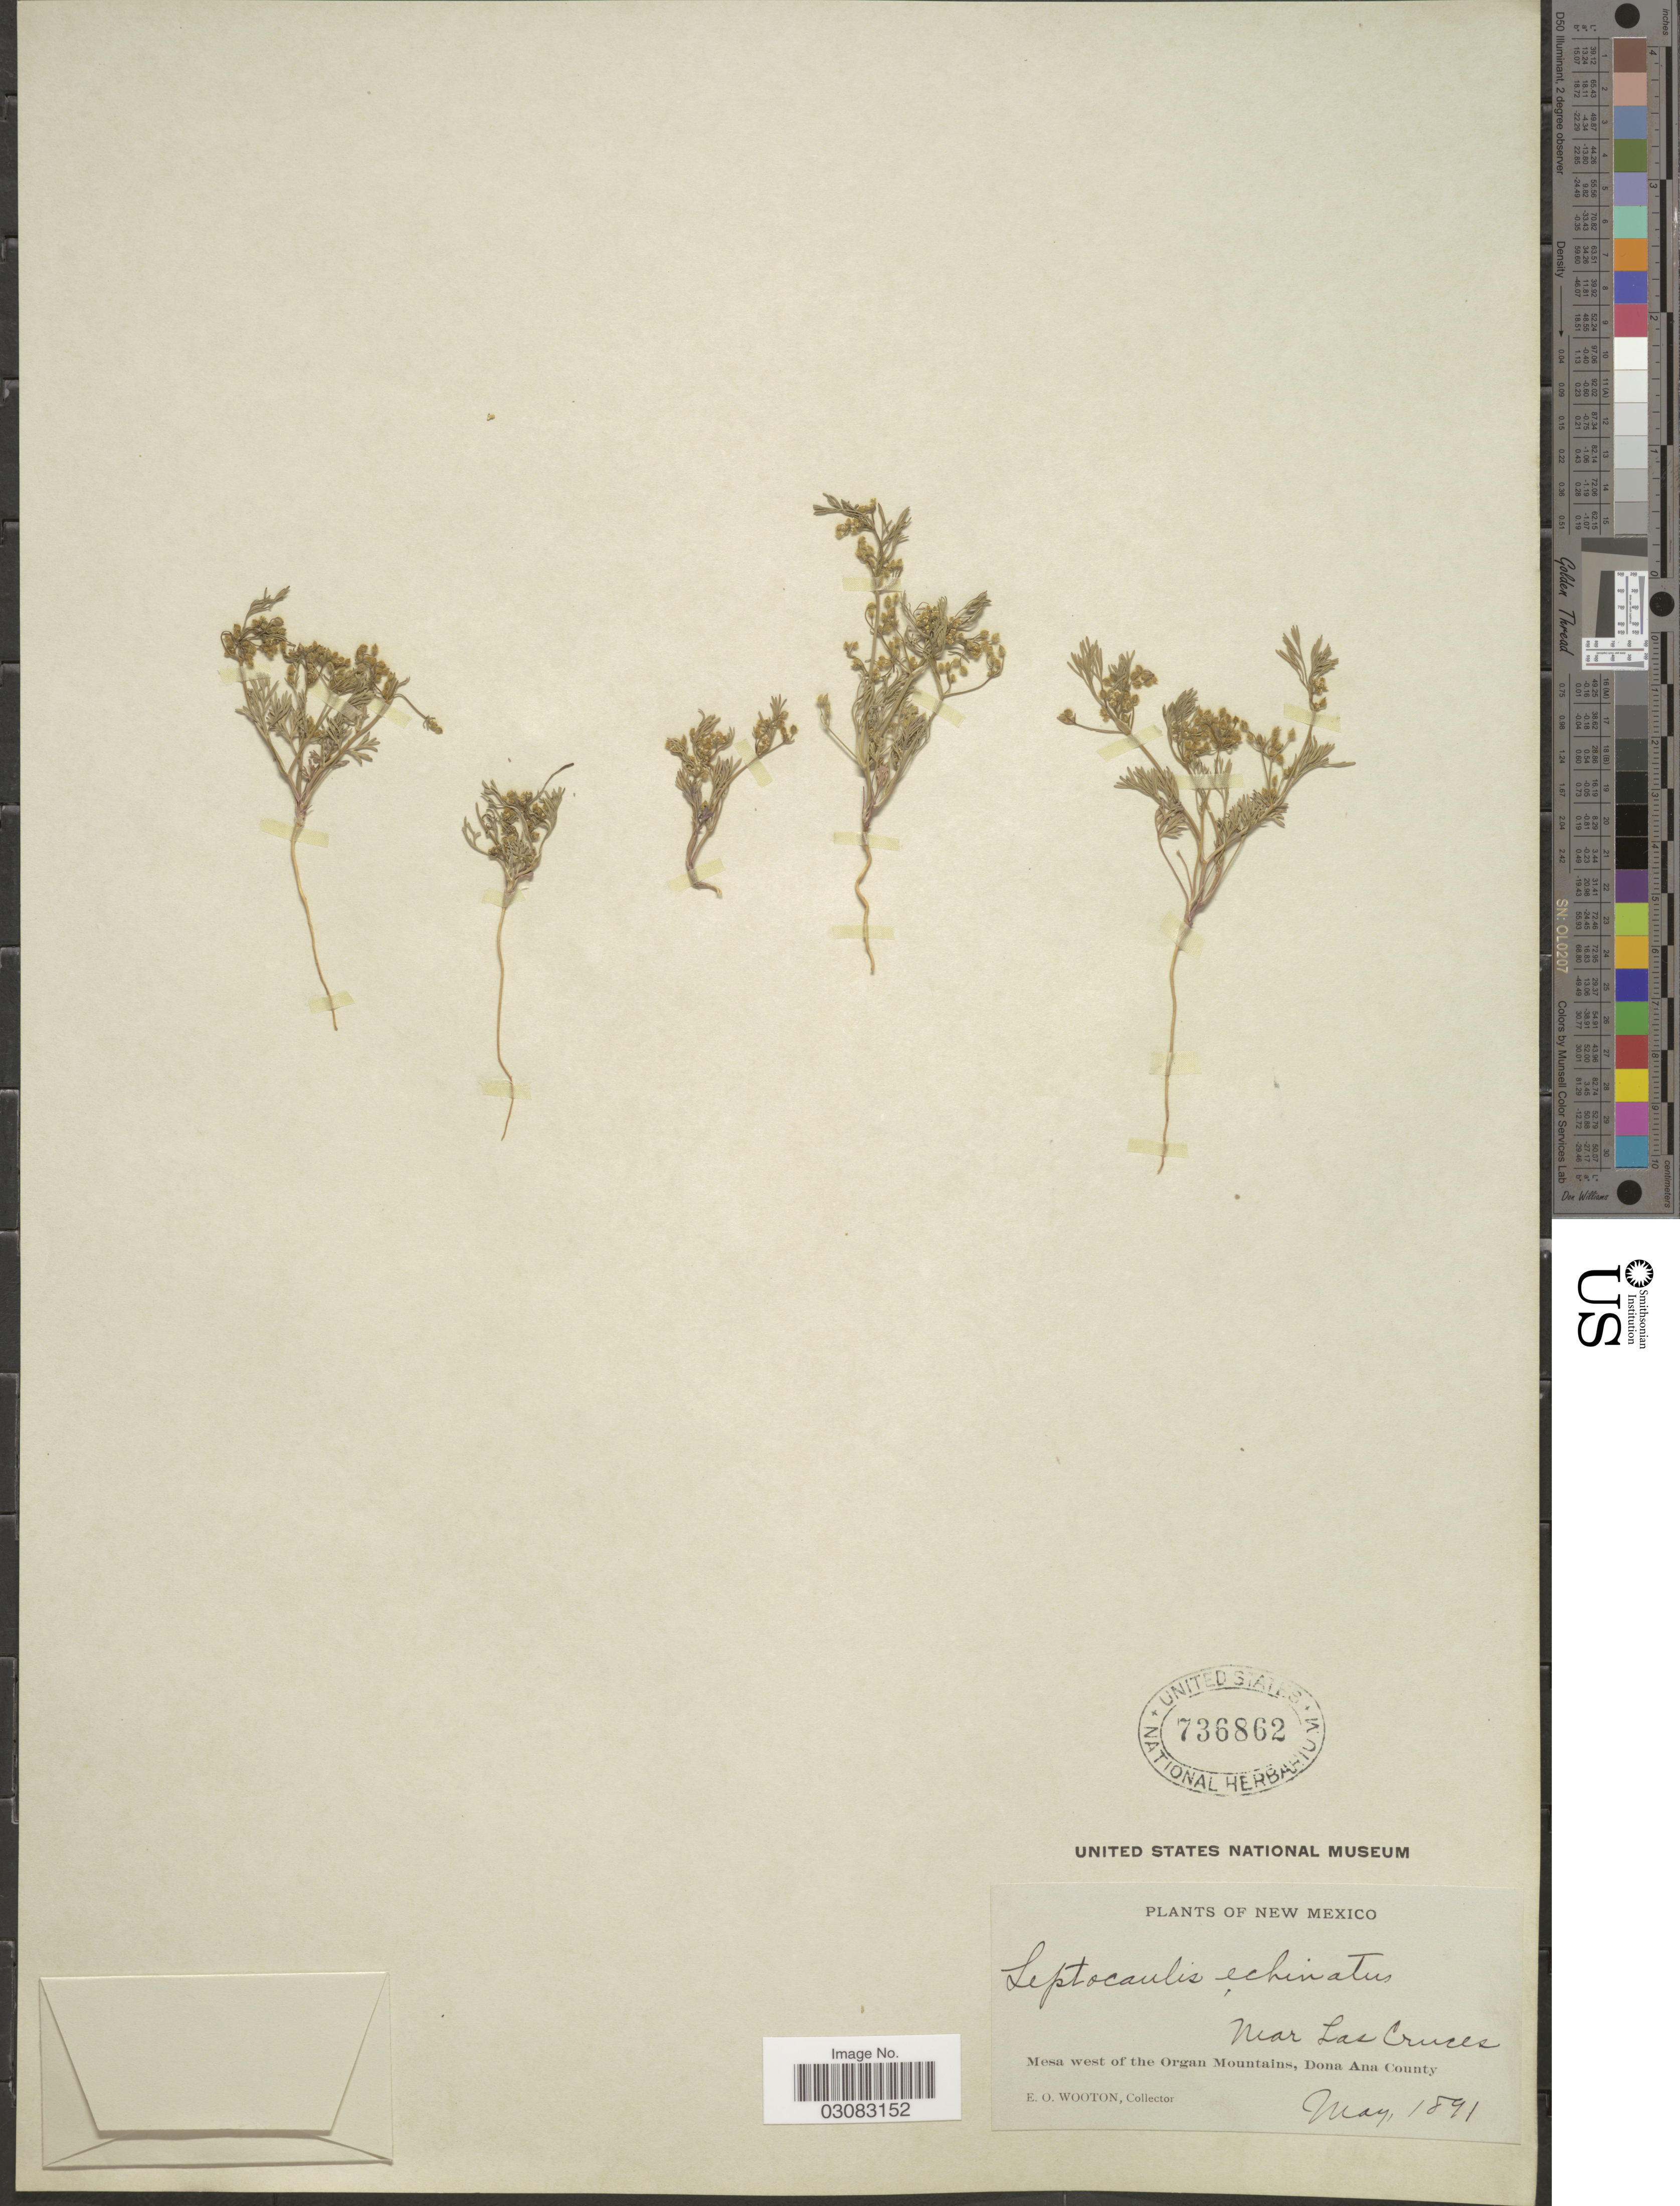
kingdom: Plantae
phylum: Tracheophyta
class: Magnoliopsida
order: Apiales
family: Apiaceae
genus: Spermolepis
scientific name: Spermolepis echinata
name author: (Nutt. ex DC.) A. Heller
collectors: E. O. Wooton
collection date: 1891-05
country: United States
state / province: New Mexico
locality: Near Las Cruces. Mesa West of the Organ Mountains, Dona Ana County.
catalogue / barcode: US 736862